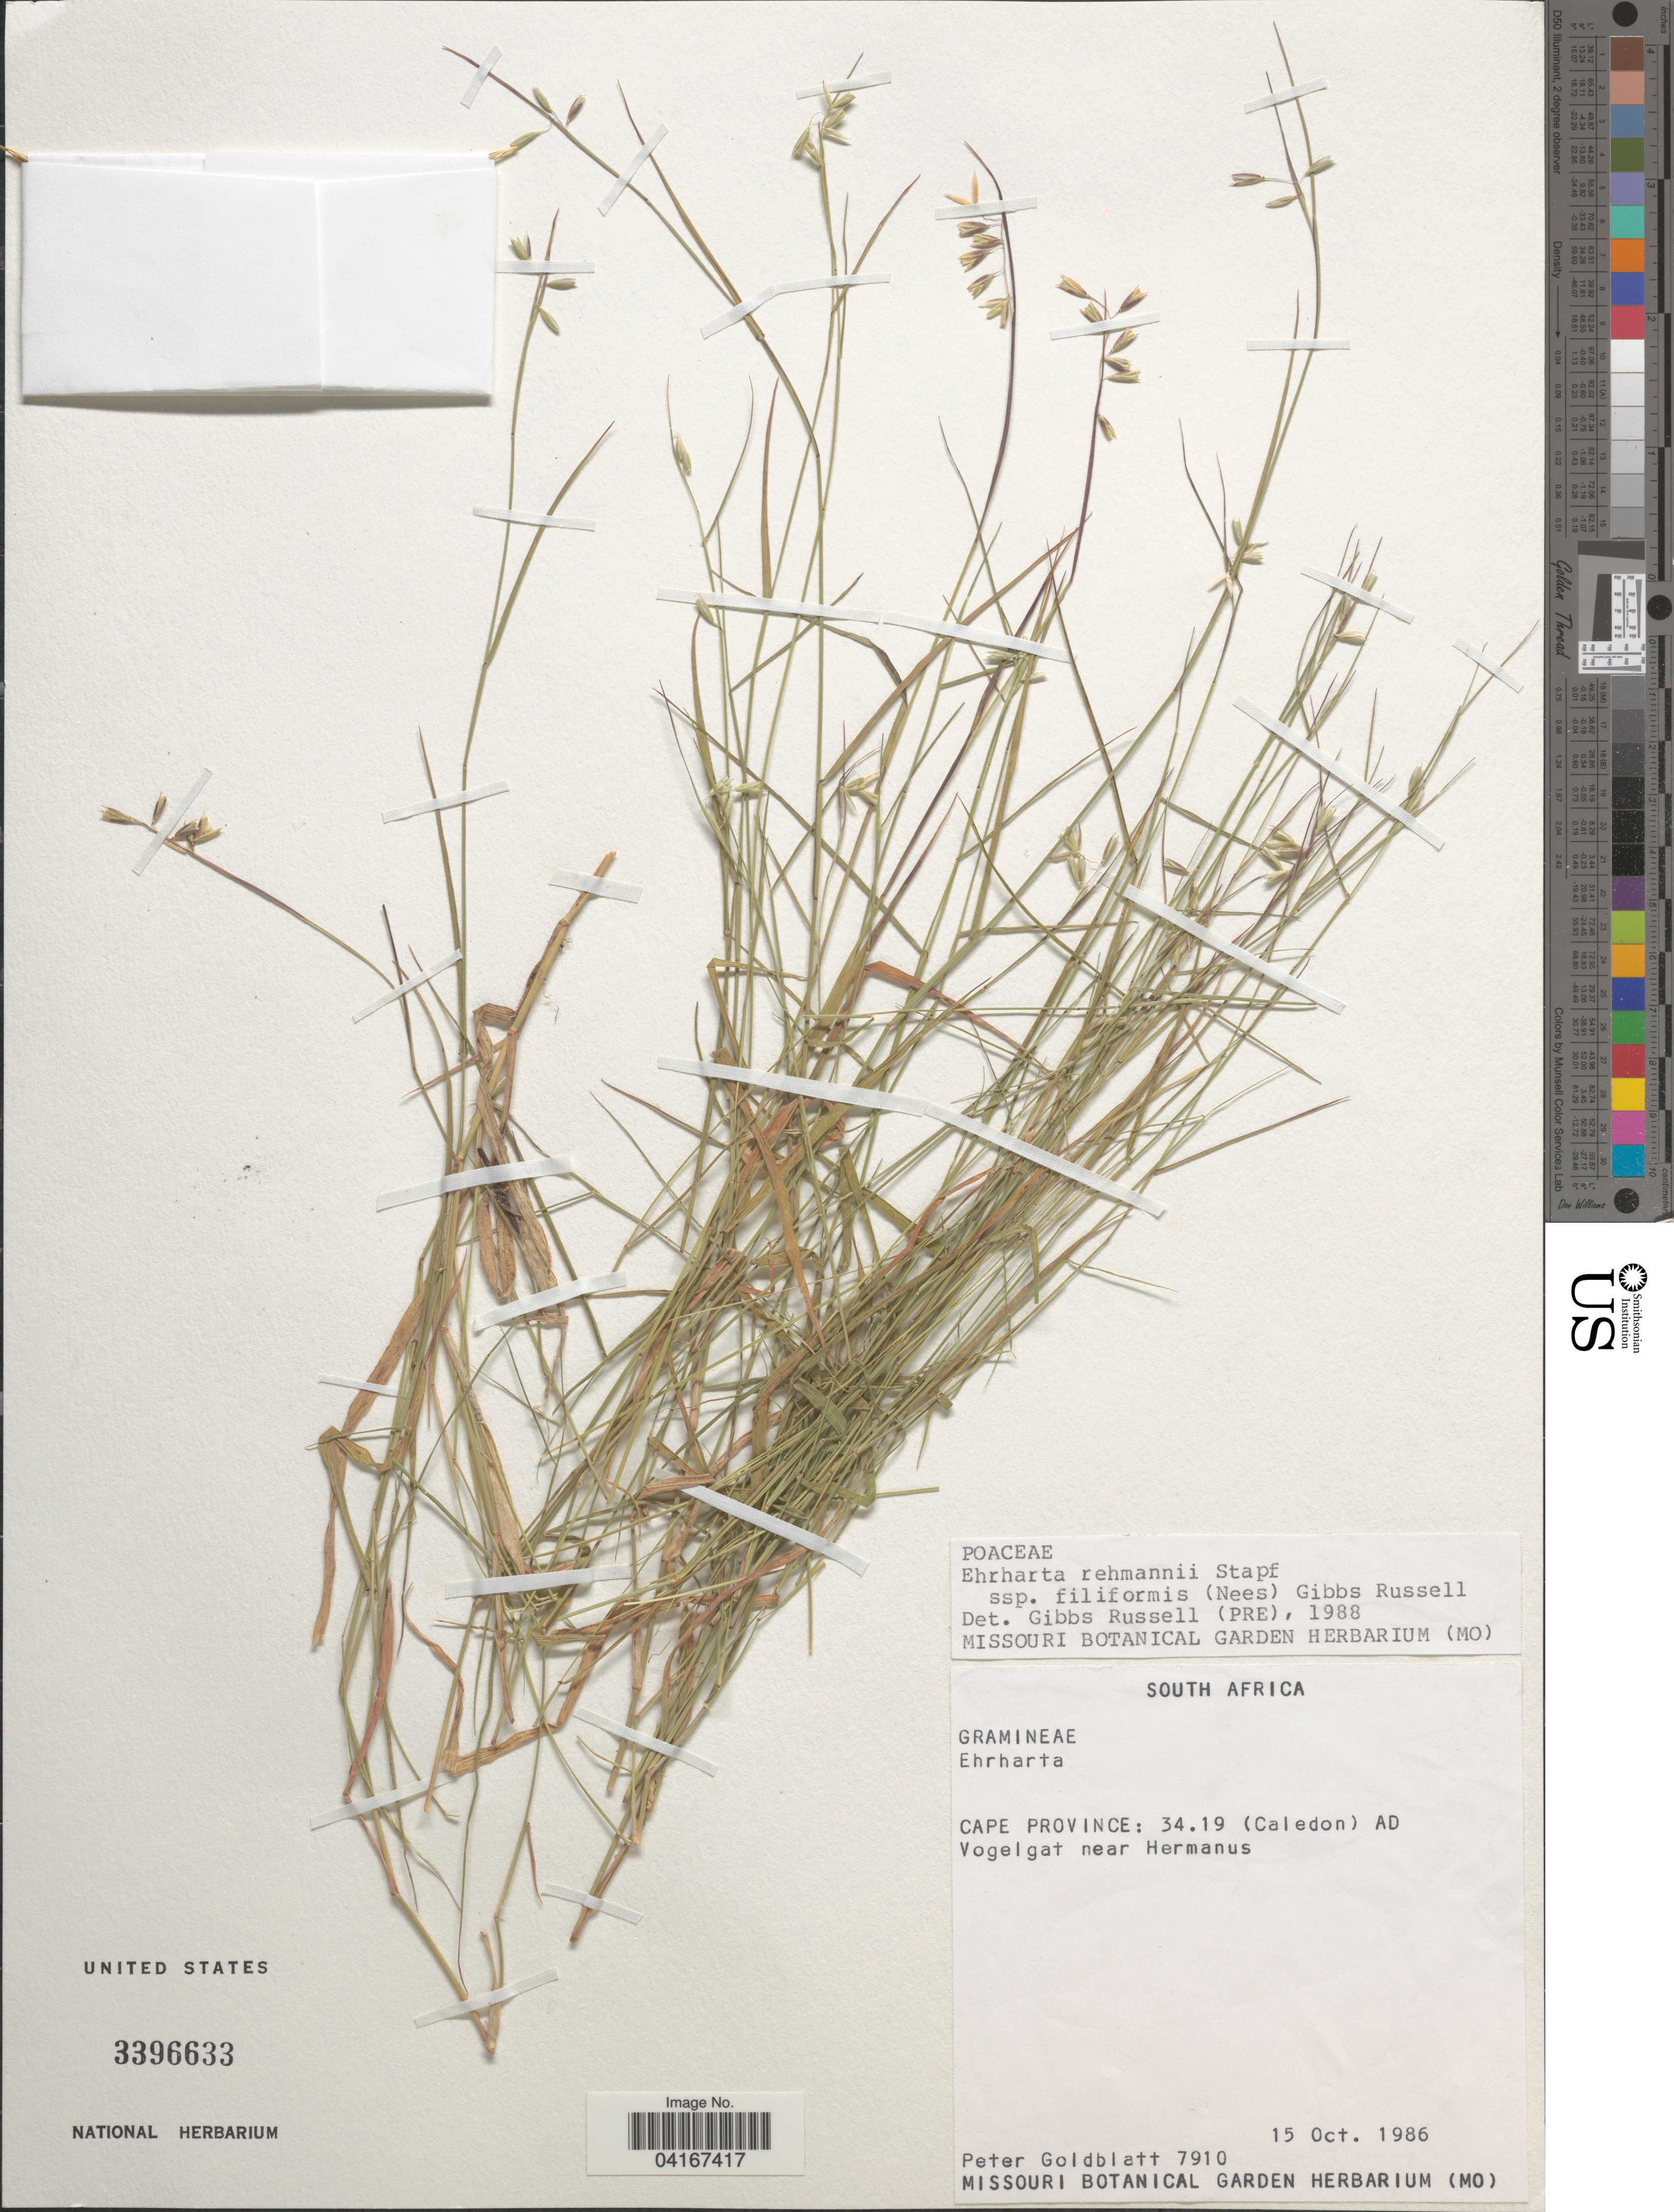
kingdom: Plantae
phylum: Tracheophyta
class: Liliopsida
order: Poales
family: Poaceae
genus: Ehrharta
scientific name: Ehrharta rehmannii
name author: Stapf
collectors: P. Goldblatt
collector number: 7910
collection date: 1986-10-15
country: South Africa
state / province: Western Cape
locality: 34.19 (Caledon) AD. Vogelgat near Hermanus.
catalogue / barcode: US 3396633